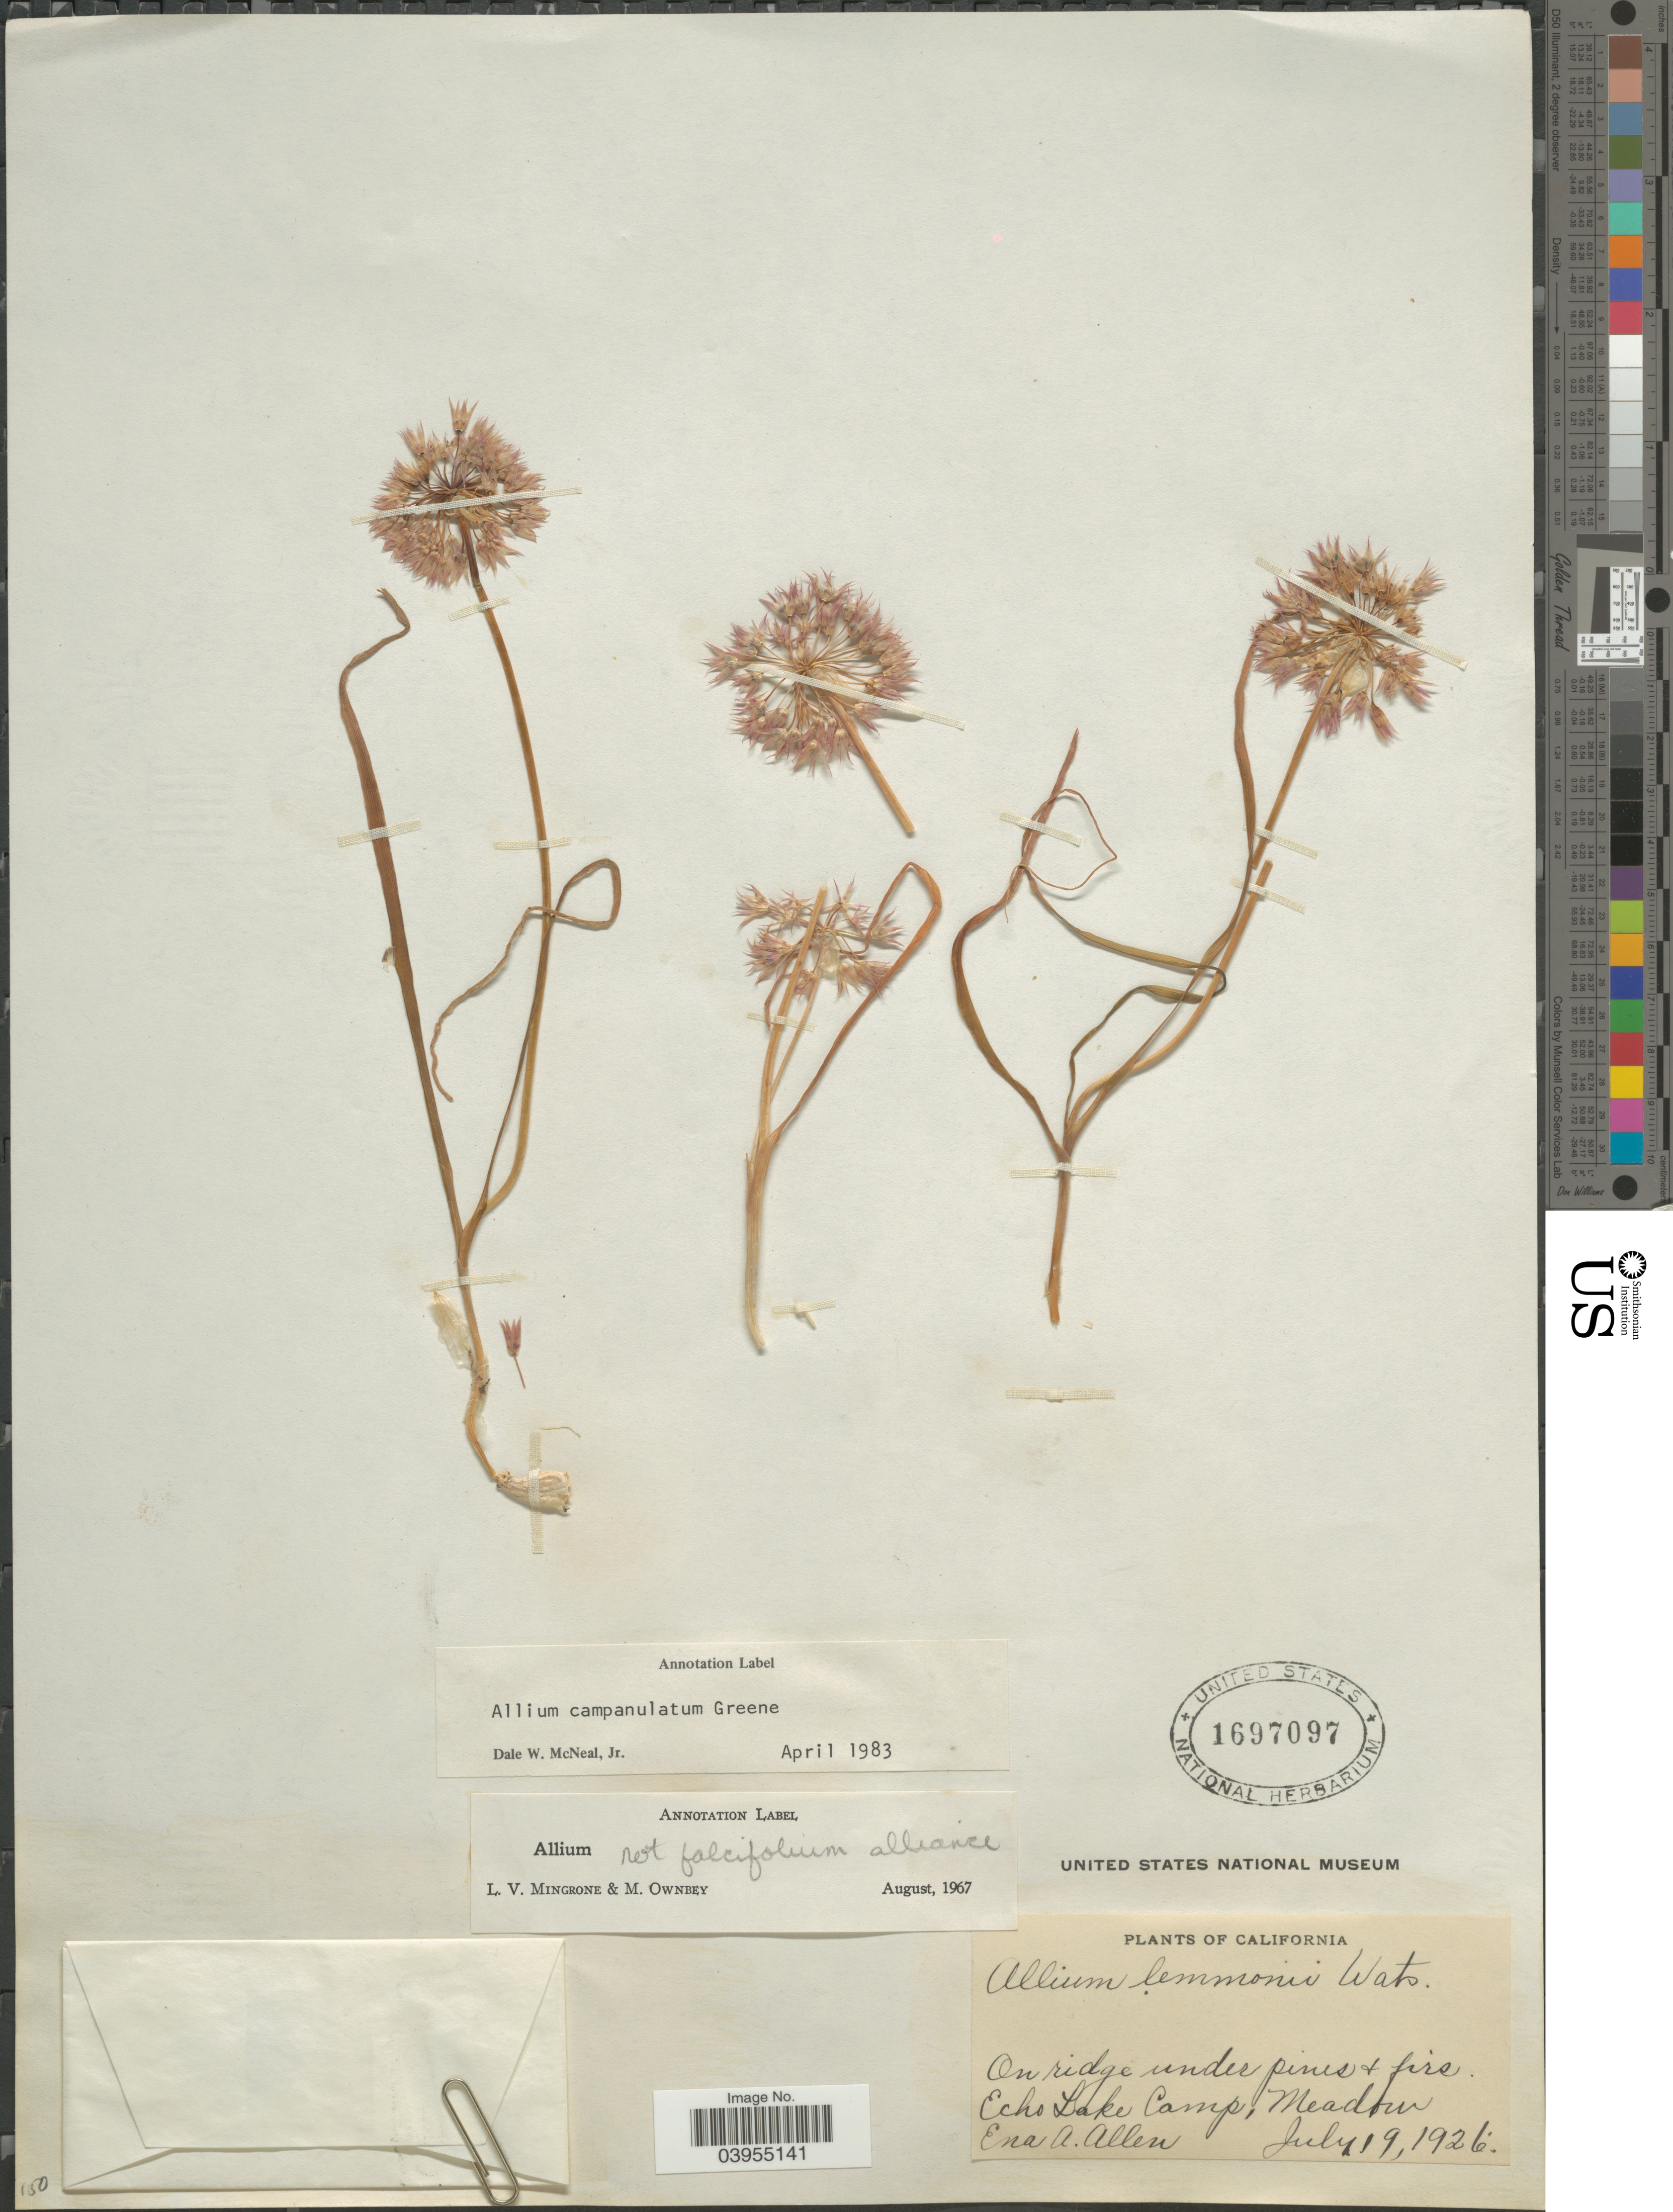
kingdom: Plantae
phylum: Tracheophyta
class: Liliopsida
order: Asparagales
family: Amaryllidaceae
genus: Allium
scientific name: Allium campanulatum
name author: S. Watson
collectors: E. A. Allen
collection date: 1926-07-19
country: United States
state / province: California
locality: Echo Lake Camp, Meadow.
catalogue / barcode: US 1697097